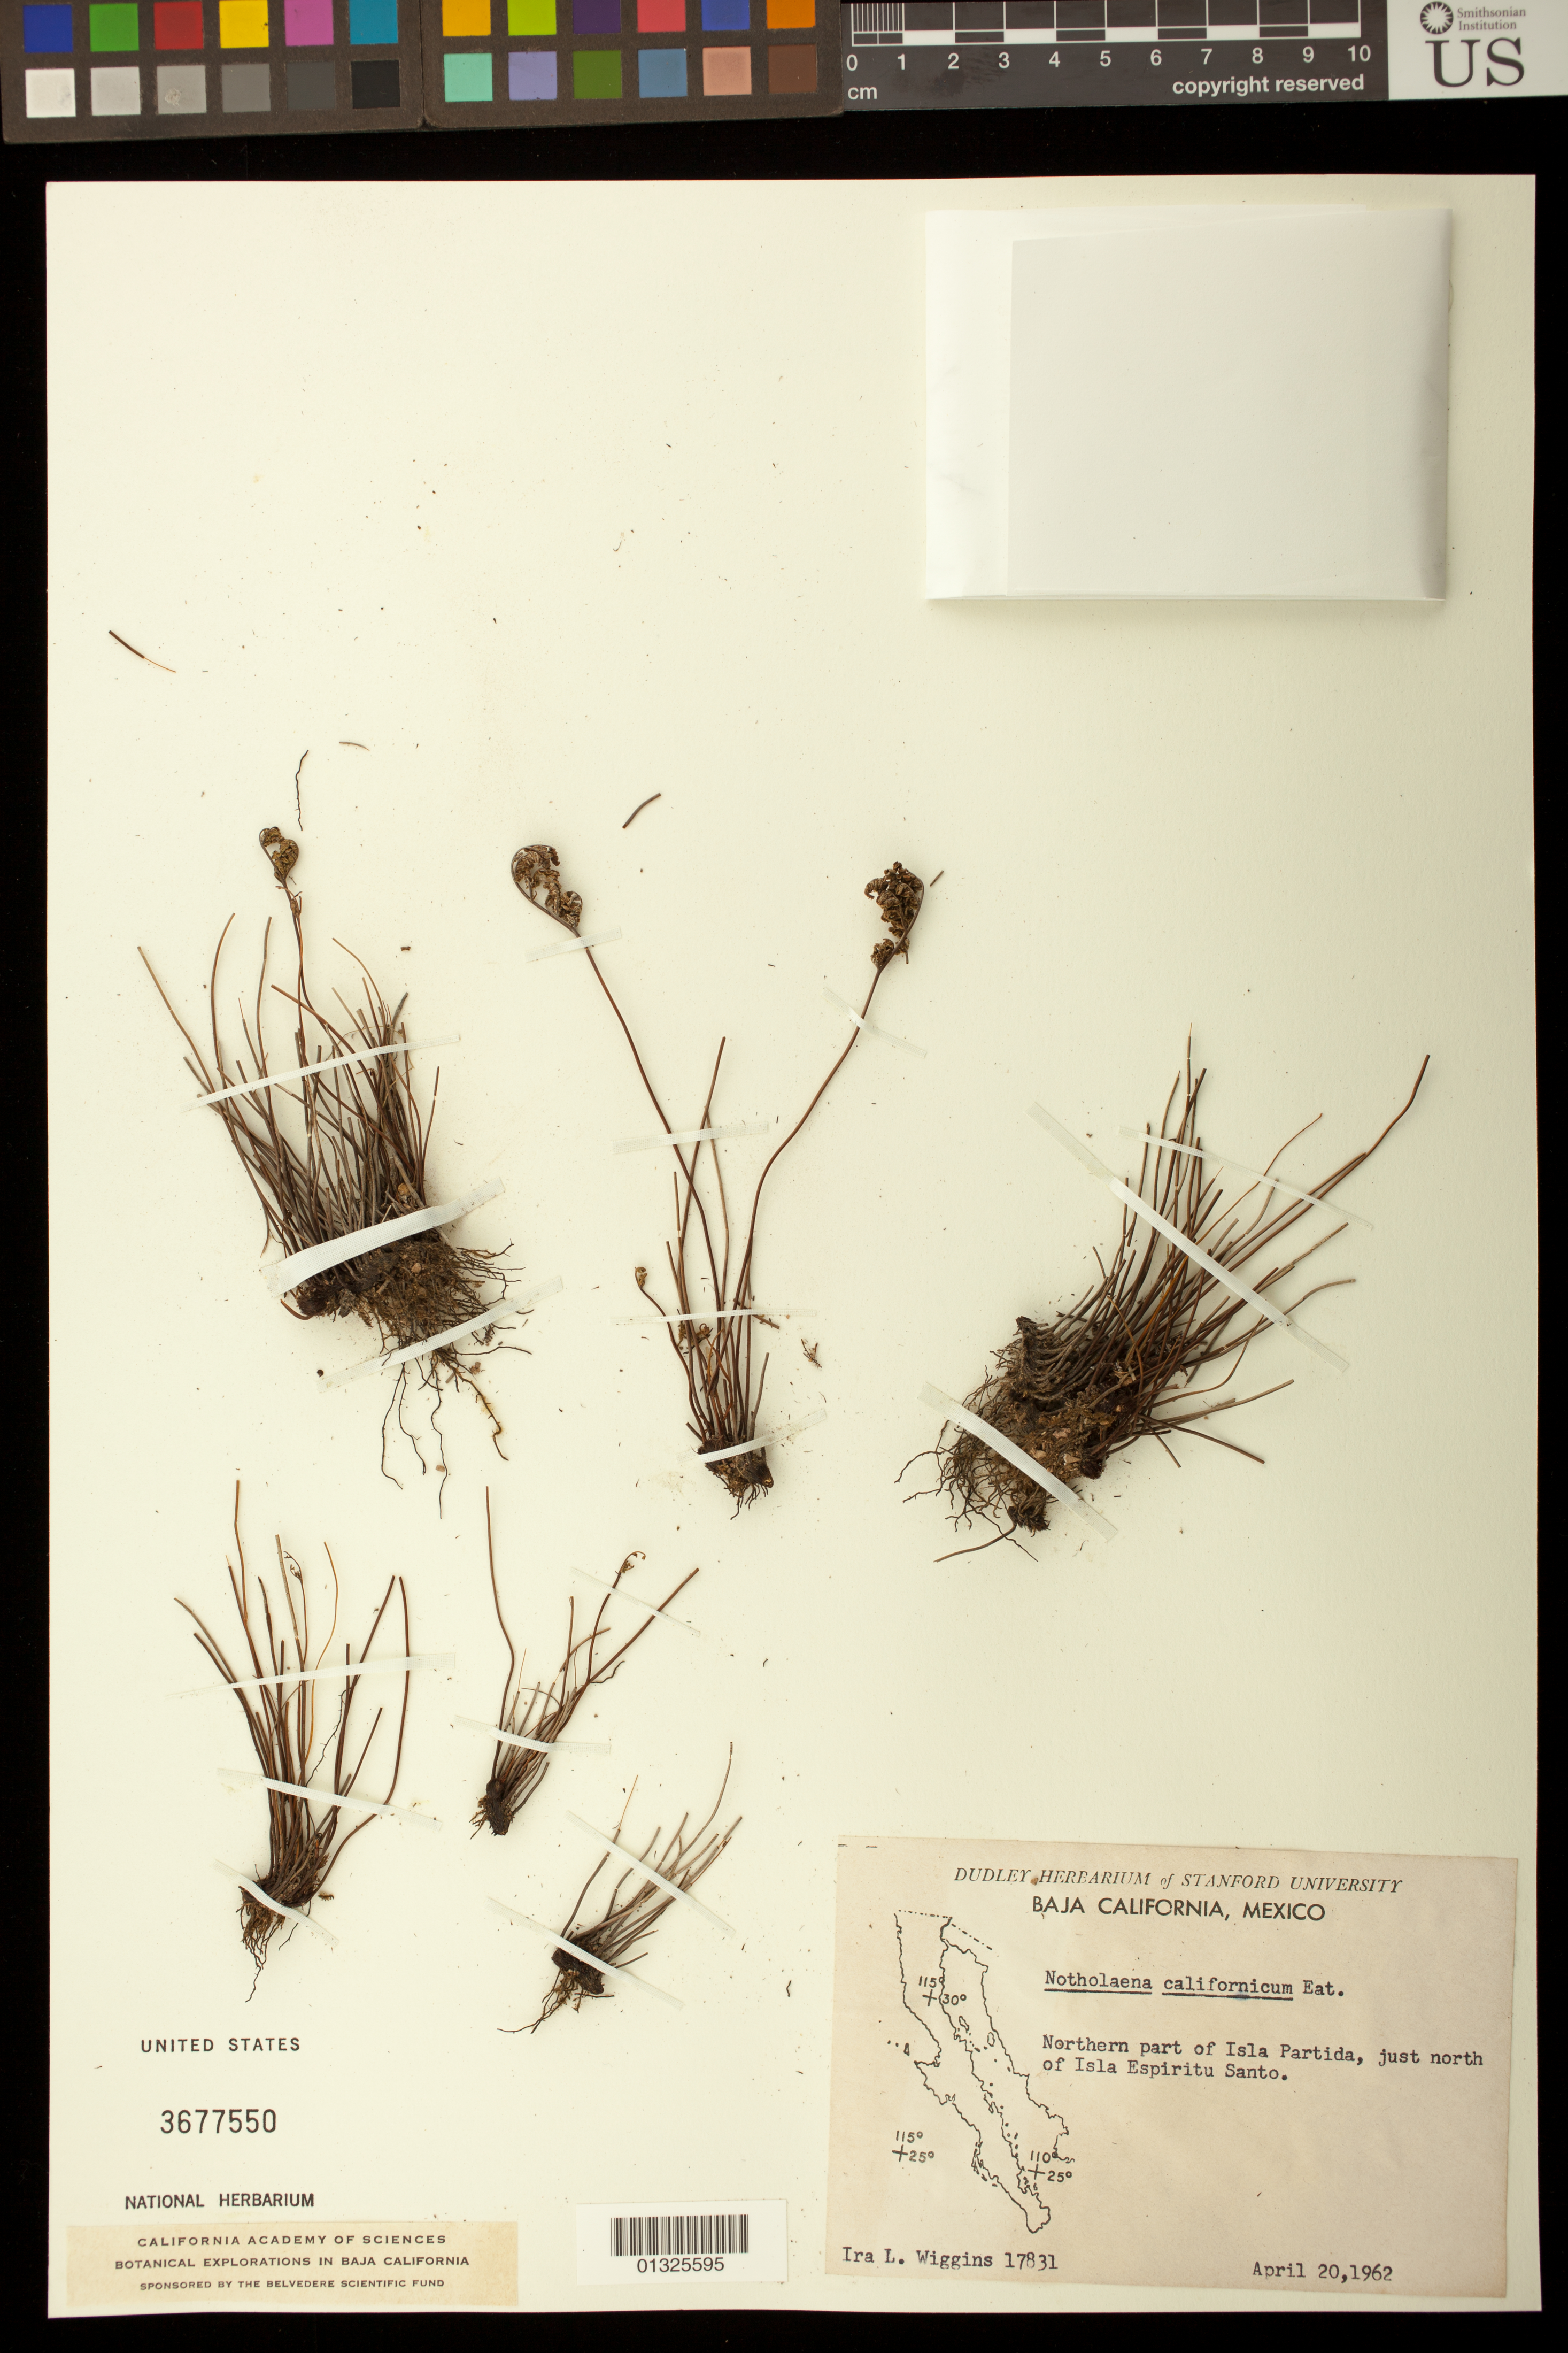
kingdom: Plantae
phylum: Tracheophyta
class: Polypodiopsida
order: Polypodiales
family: Pteridaceae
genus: Notholaena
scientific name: Notholaena californica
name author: D.C. Eaton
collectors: I. L. Wiggins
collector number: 17831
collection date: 1962-04-20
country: Mexico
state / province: Baja California Sur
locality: Northern part of Isla Partida, just north of Isla Espiritu Santo.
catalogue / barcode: US 3677550